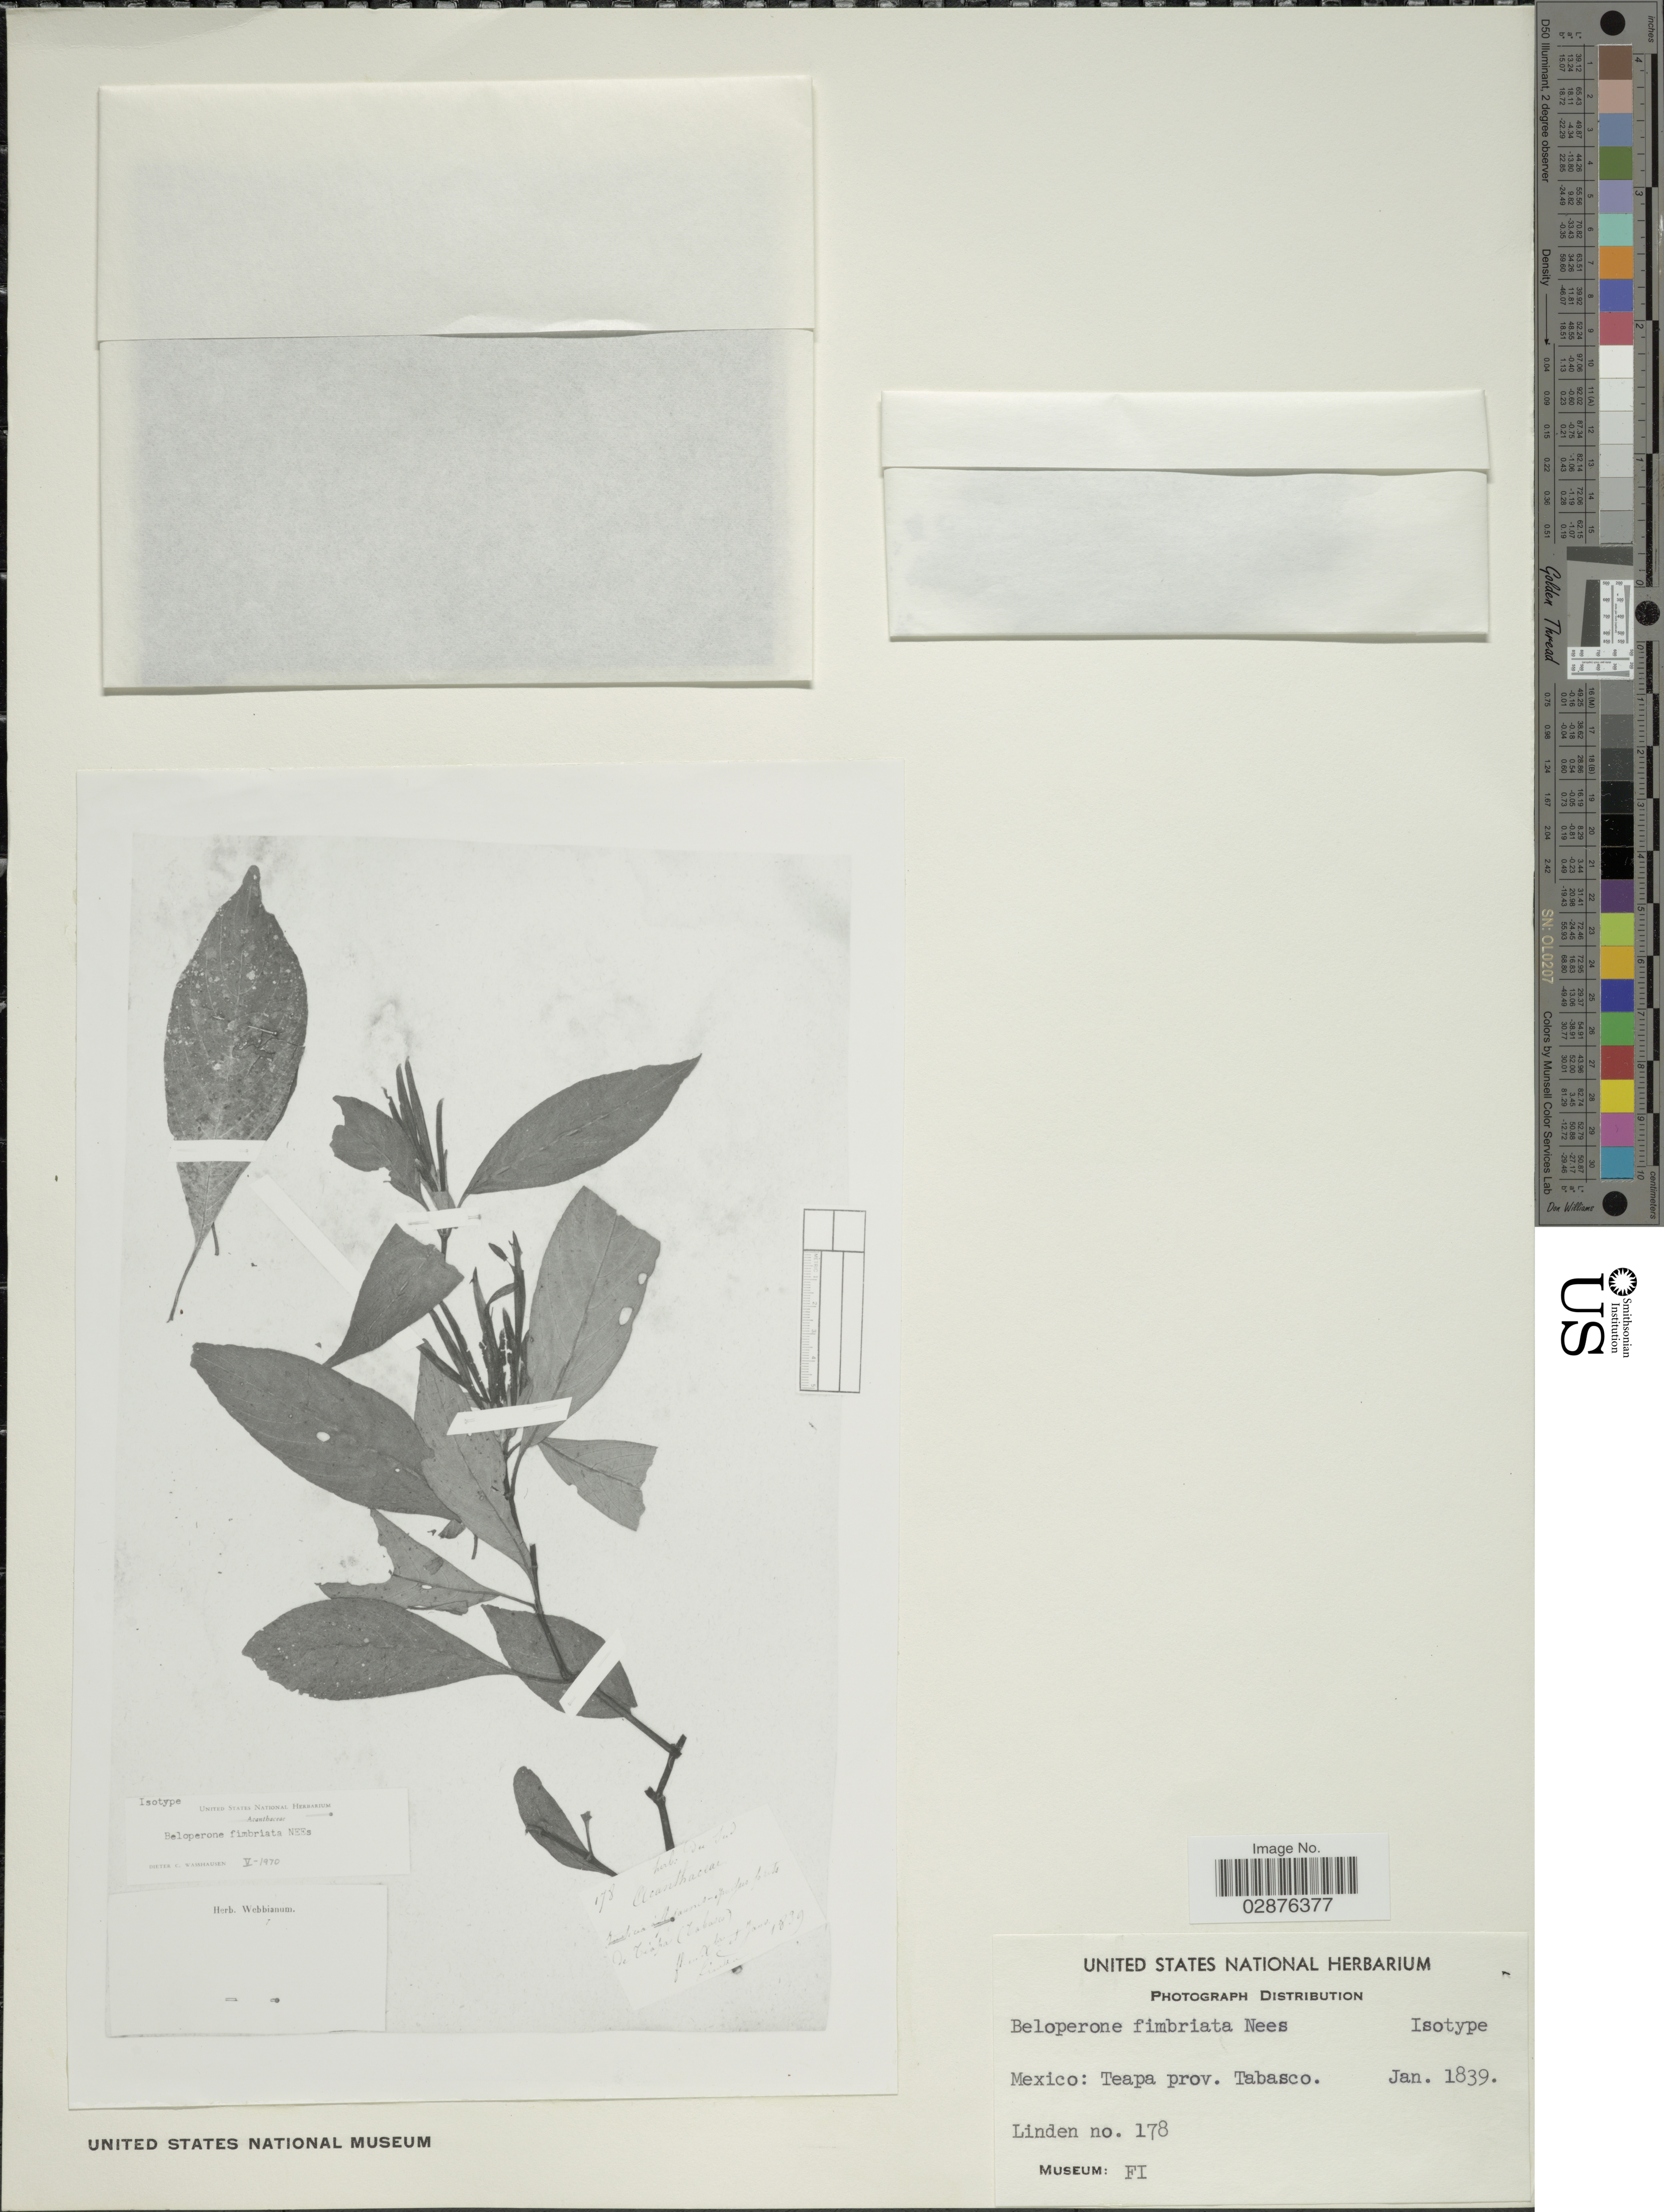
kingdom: Plantae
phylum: Tracheophyta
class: Magnoliopsida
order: Lamiales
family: Acanthaceae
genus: Justicia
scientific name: Justicia fimbriata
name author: (Nees) V.A.W. Graham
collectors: -- Linden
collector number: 178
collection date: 1839-01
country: Mexico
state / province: Tabasco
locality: Teapa prov. Tabasco.